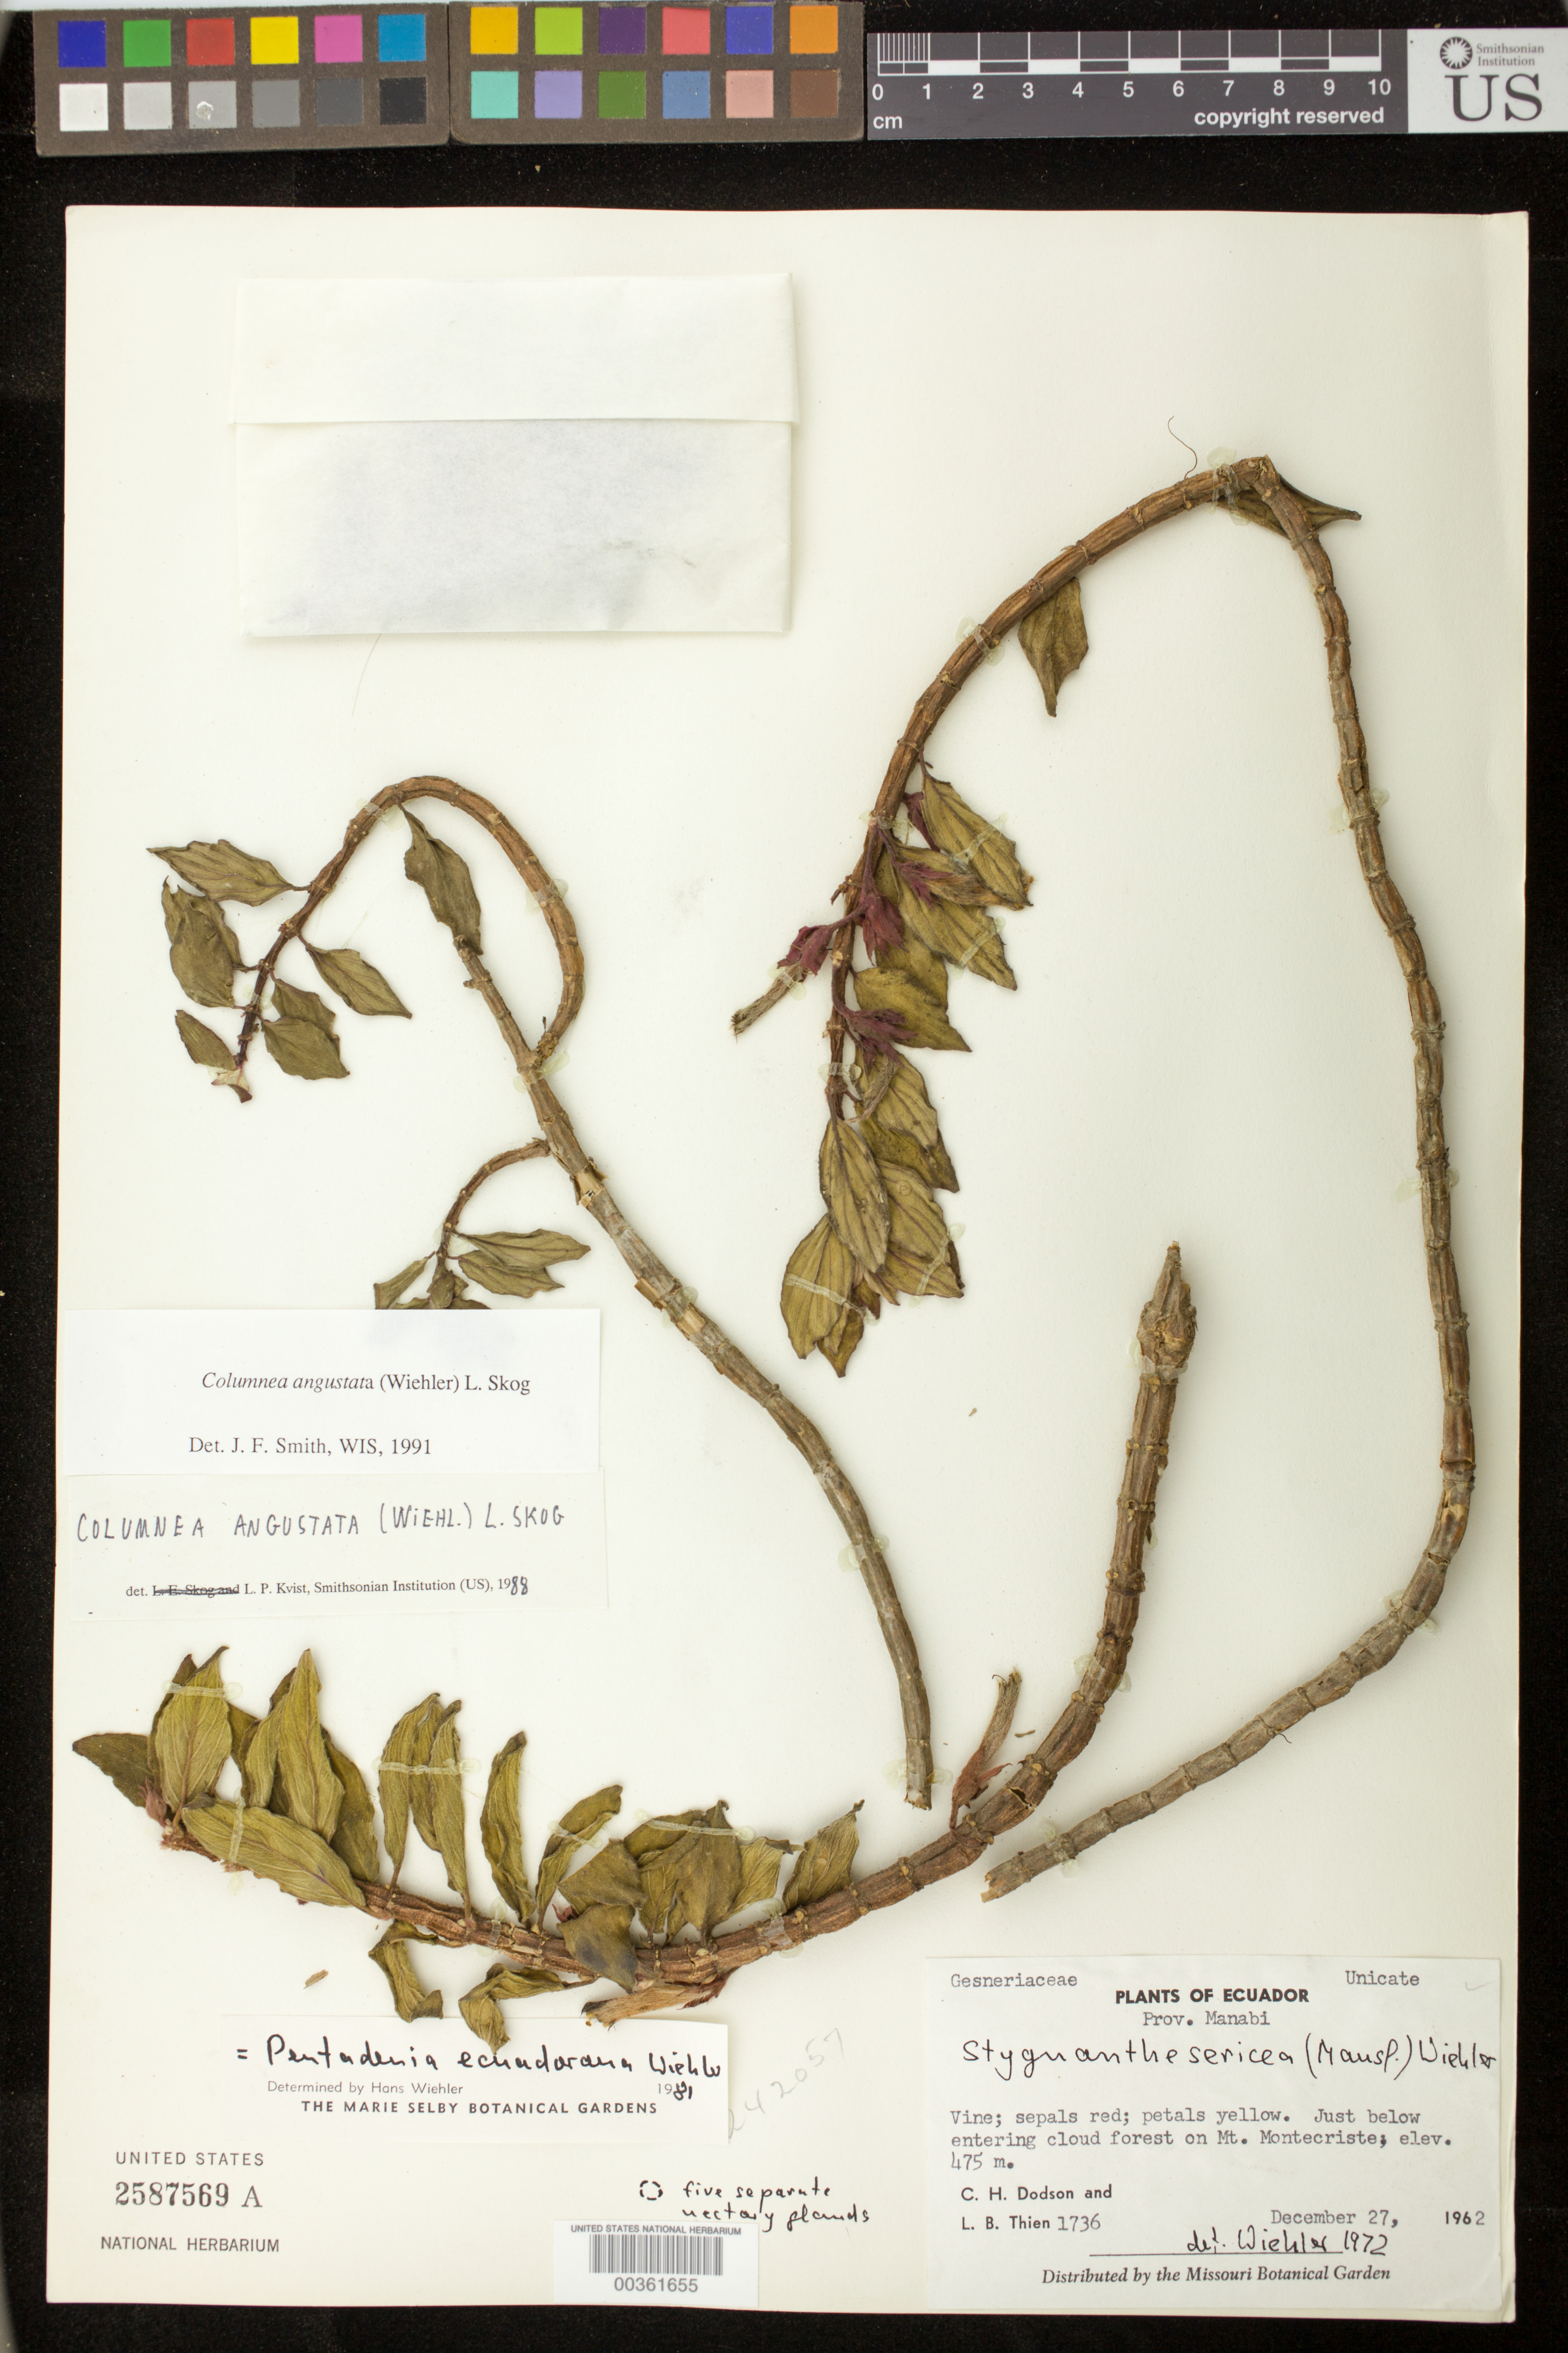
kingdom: Plantae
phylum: Tracheophyta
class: Magnoliopsida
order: Lamiales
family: Gesneriaceae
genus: Columnea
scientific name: Columnea angustata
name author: (Wiehler) L.E. Skog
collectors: C. H. Dodson & L. Thien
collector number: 1736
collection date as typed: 27 Dec 1962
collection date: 1962-12-27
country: Ecuador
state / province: Manabí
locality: Just below entering cloud forest on Mt. Montecriste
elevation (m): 475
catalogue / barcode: US 2587569A